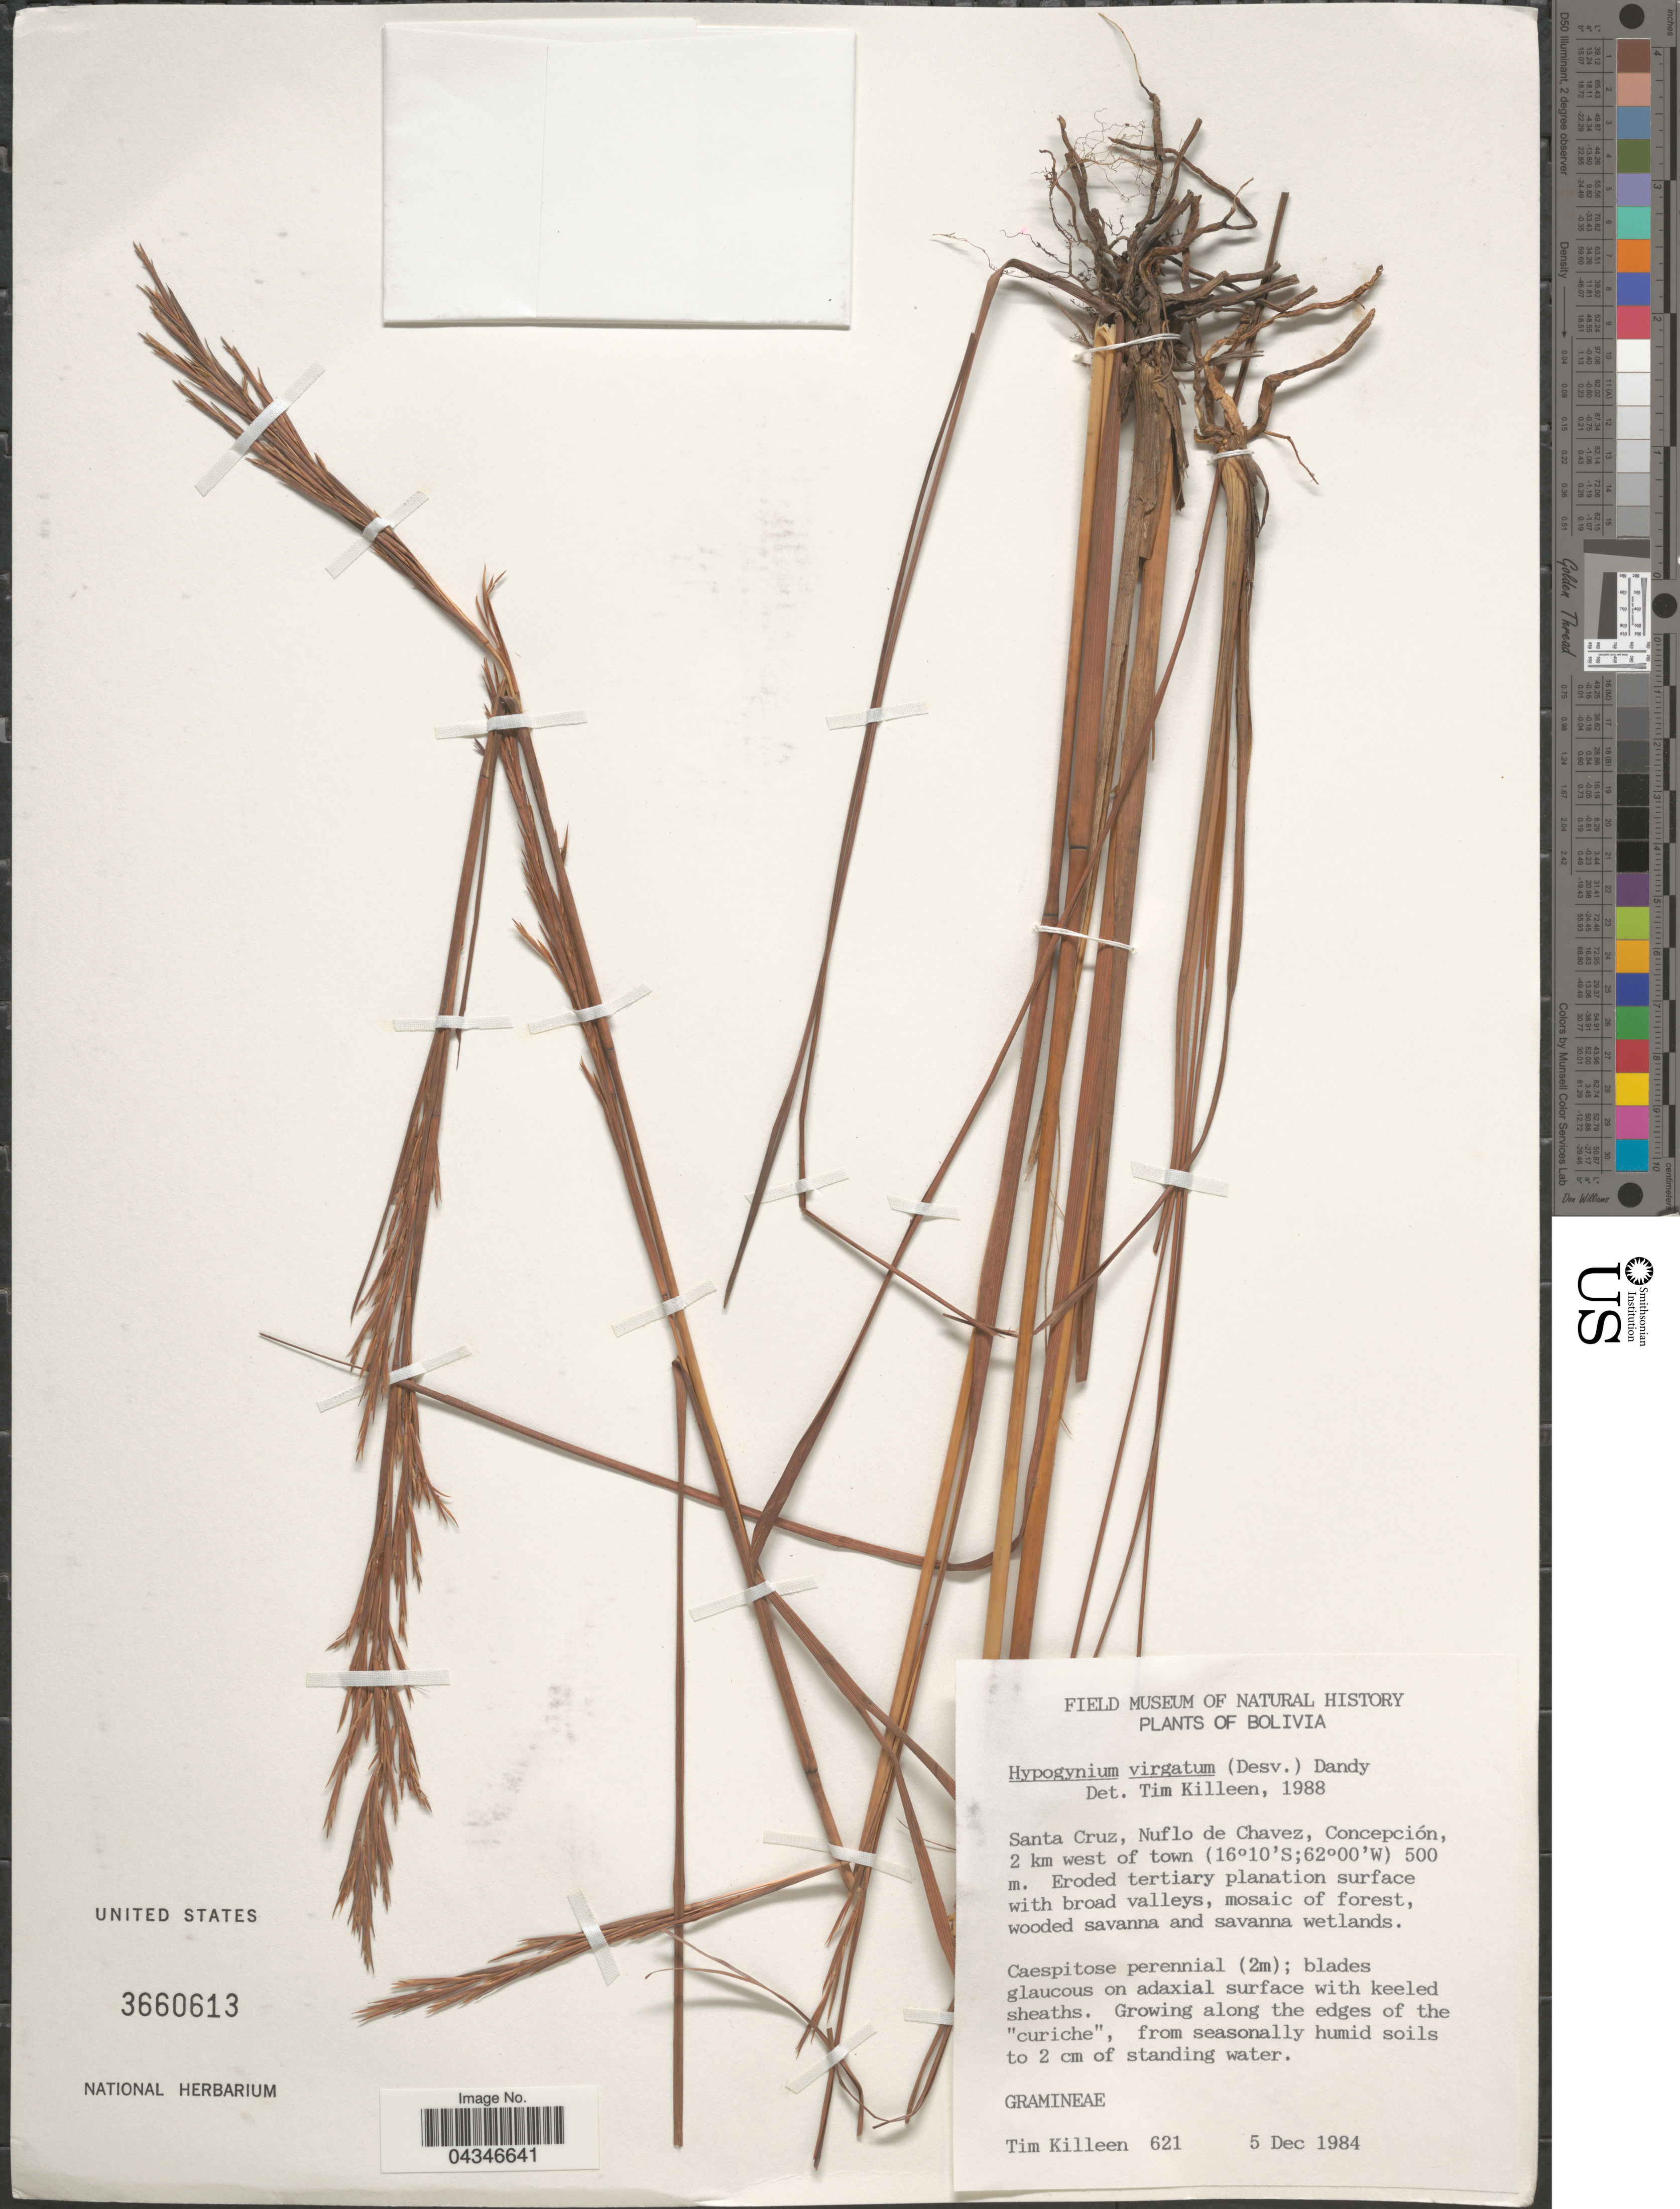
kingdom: Plantae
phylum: Tracheophyta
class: Liliopsida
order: Poales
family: Poaceae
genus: Andropogon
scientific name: Andropogon virgatus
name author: Desv. ex Ham.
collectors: T. J. Killeen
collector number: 621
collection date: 1984-12-05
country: Bolivia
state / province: Santa Cruz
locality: Santa Cruz, Nuflo de Chavez, Concepción, 2 km west of town.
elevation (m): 500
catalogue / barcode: US 3660613